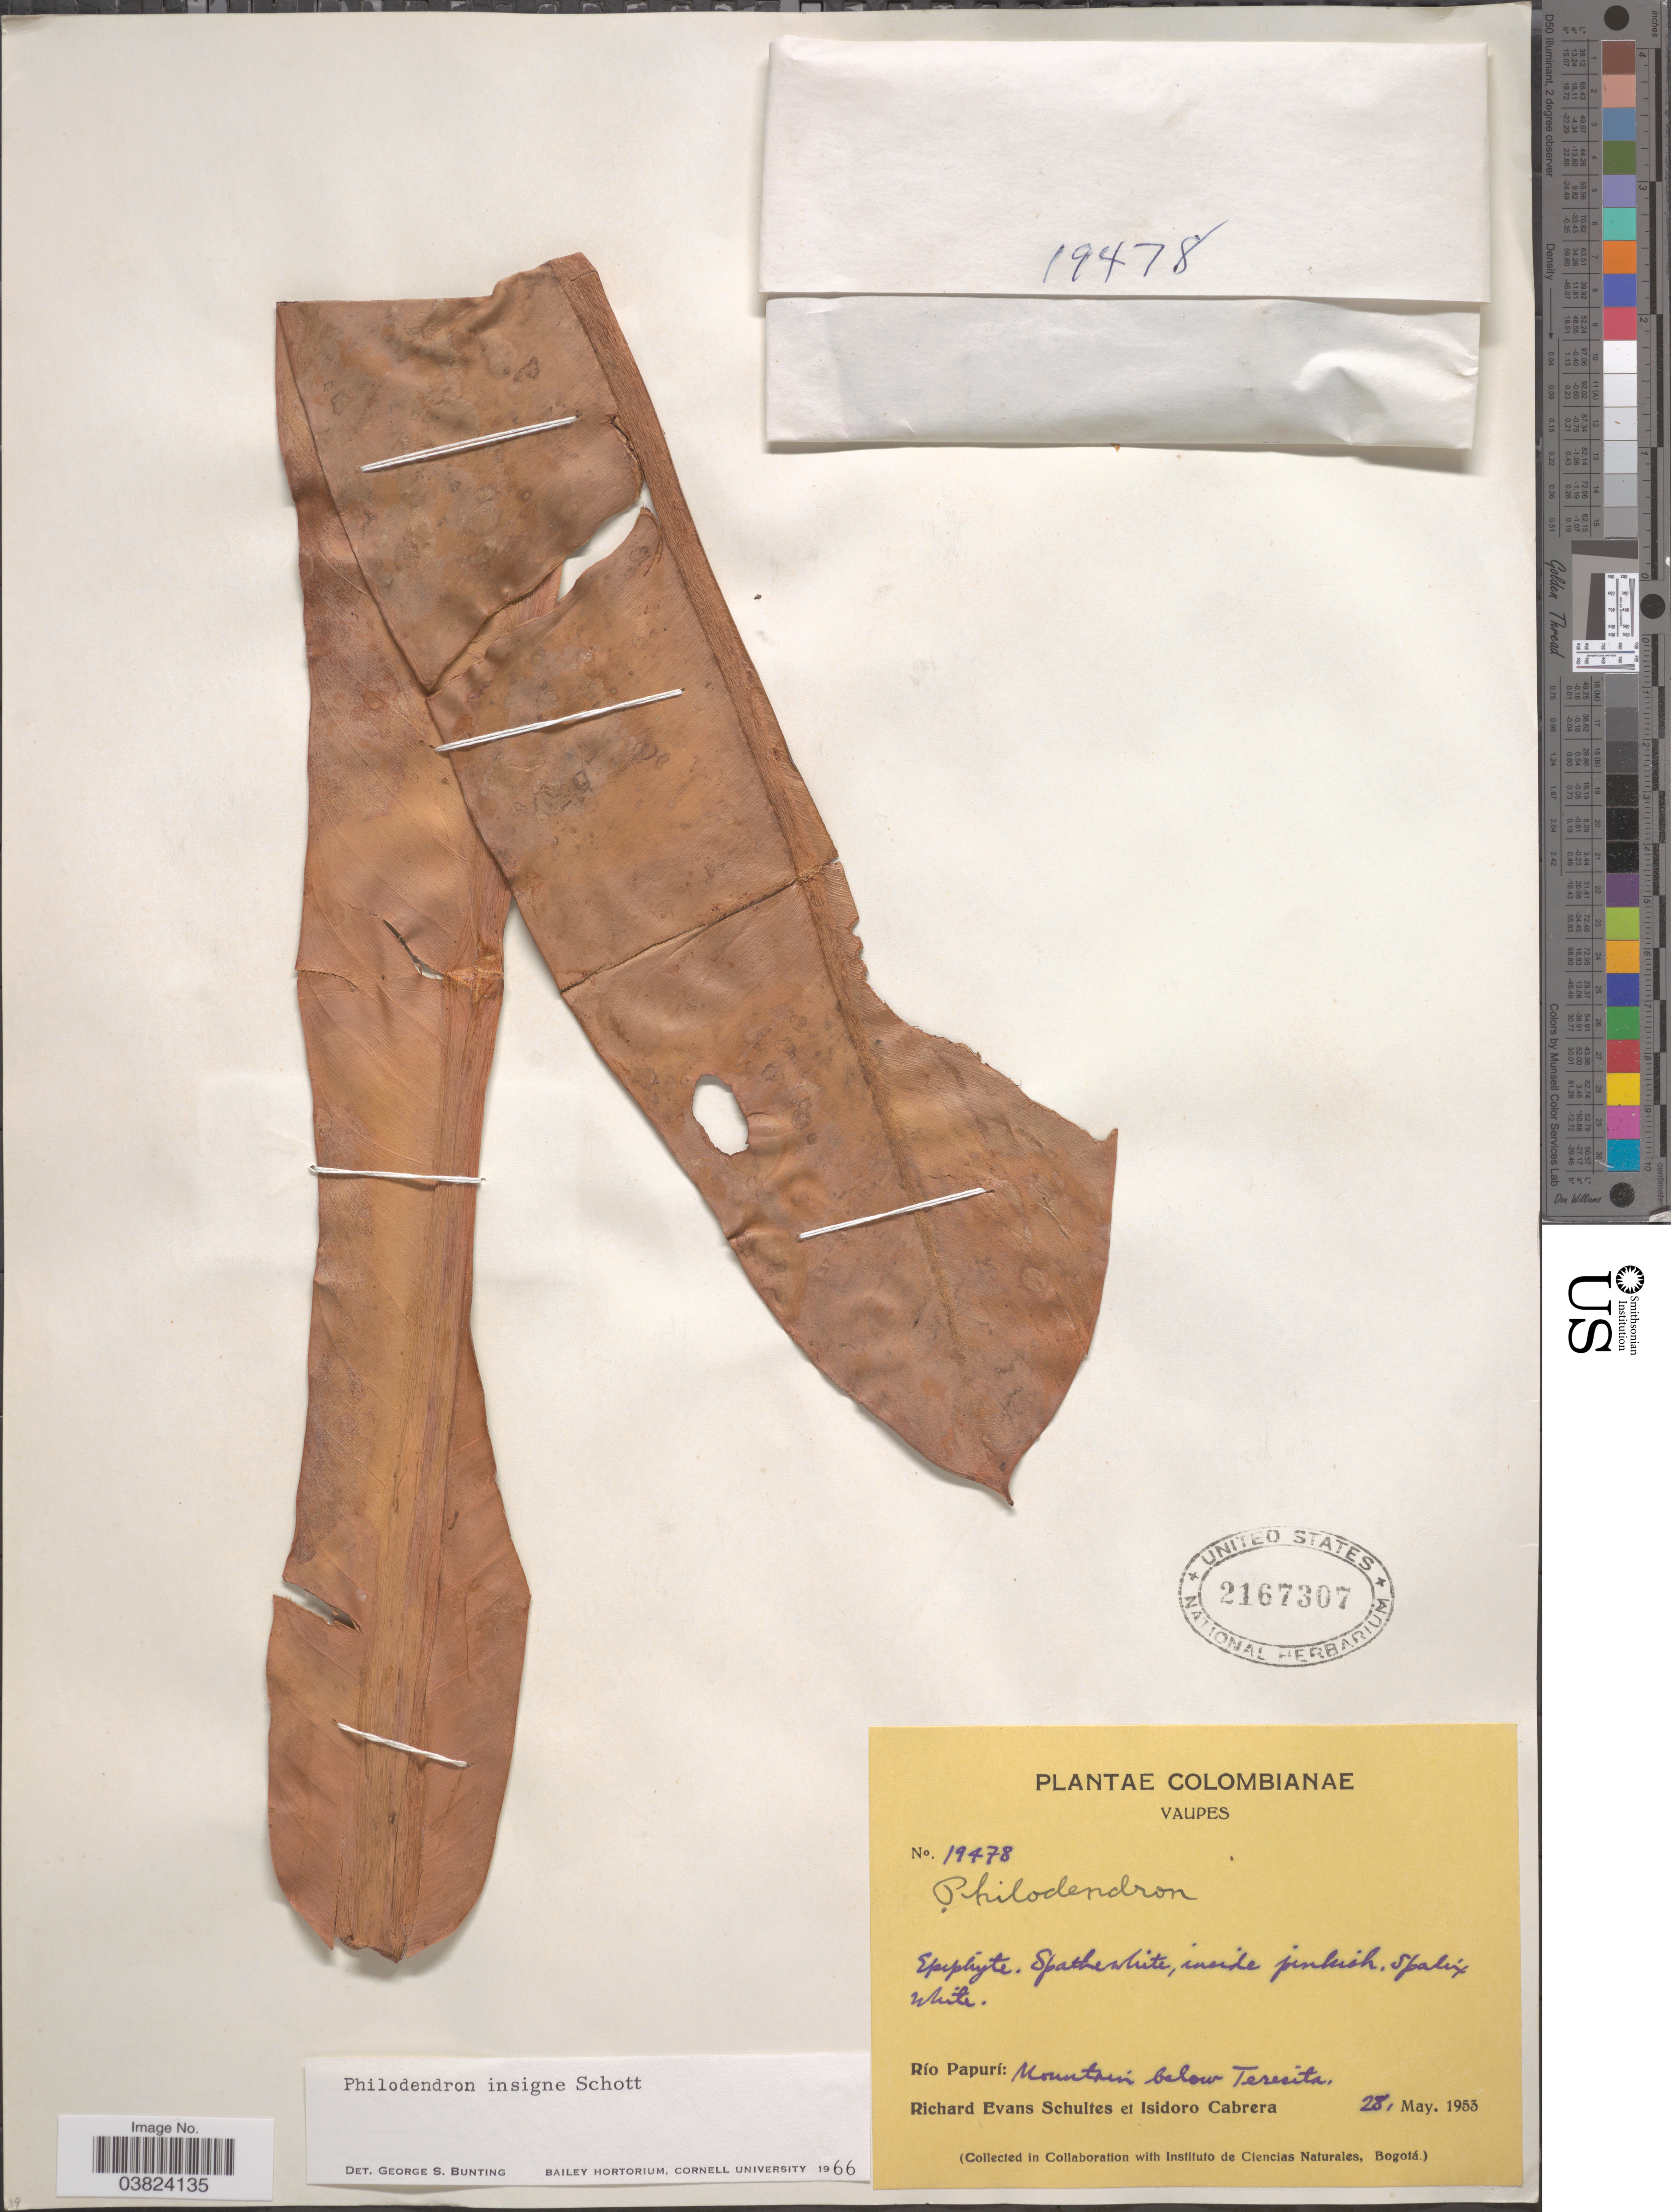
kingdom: Plantae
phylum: Tracheophyta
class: Liliopsida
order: Alismatales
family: Araceae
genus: Philodendron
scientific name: Philodendron insigne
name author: Schott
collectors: R. E. Schultes & I. Cabrera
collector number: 19478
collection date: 1953-05-28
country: Colombia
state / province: Vaupés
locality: Río Papurí: Mountain below Teresita.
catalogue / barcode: US 2167307